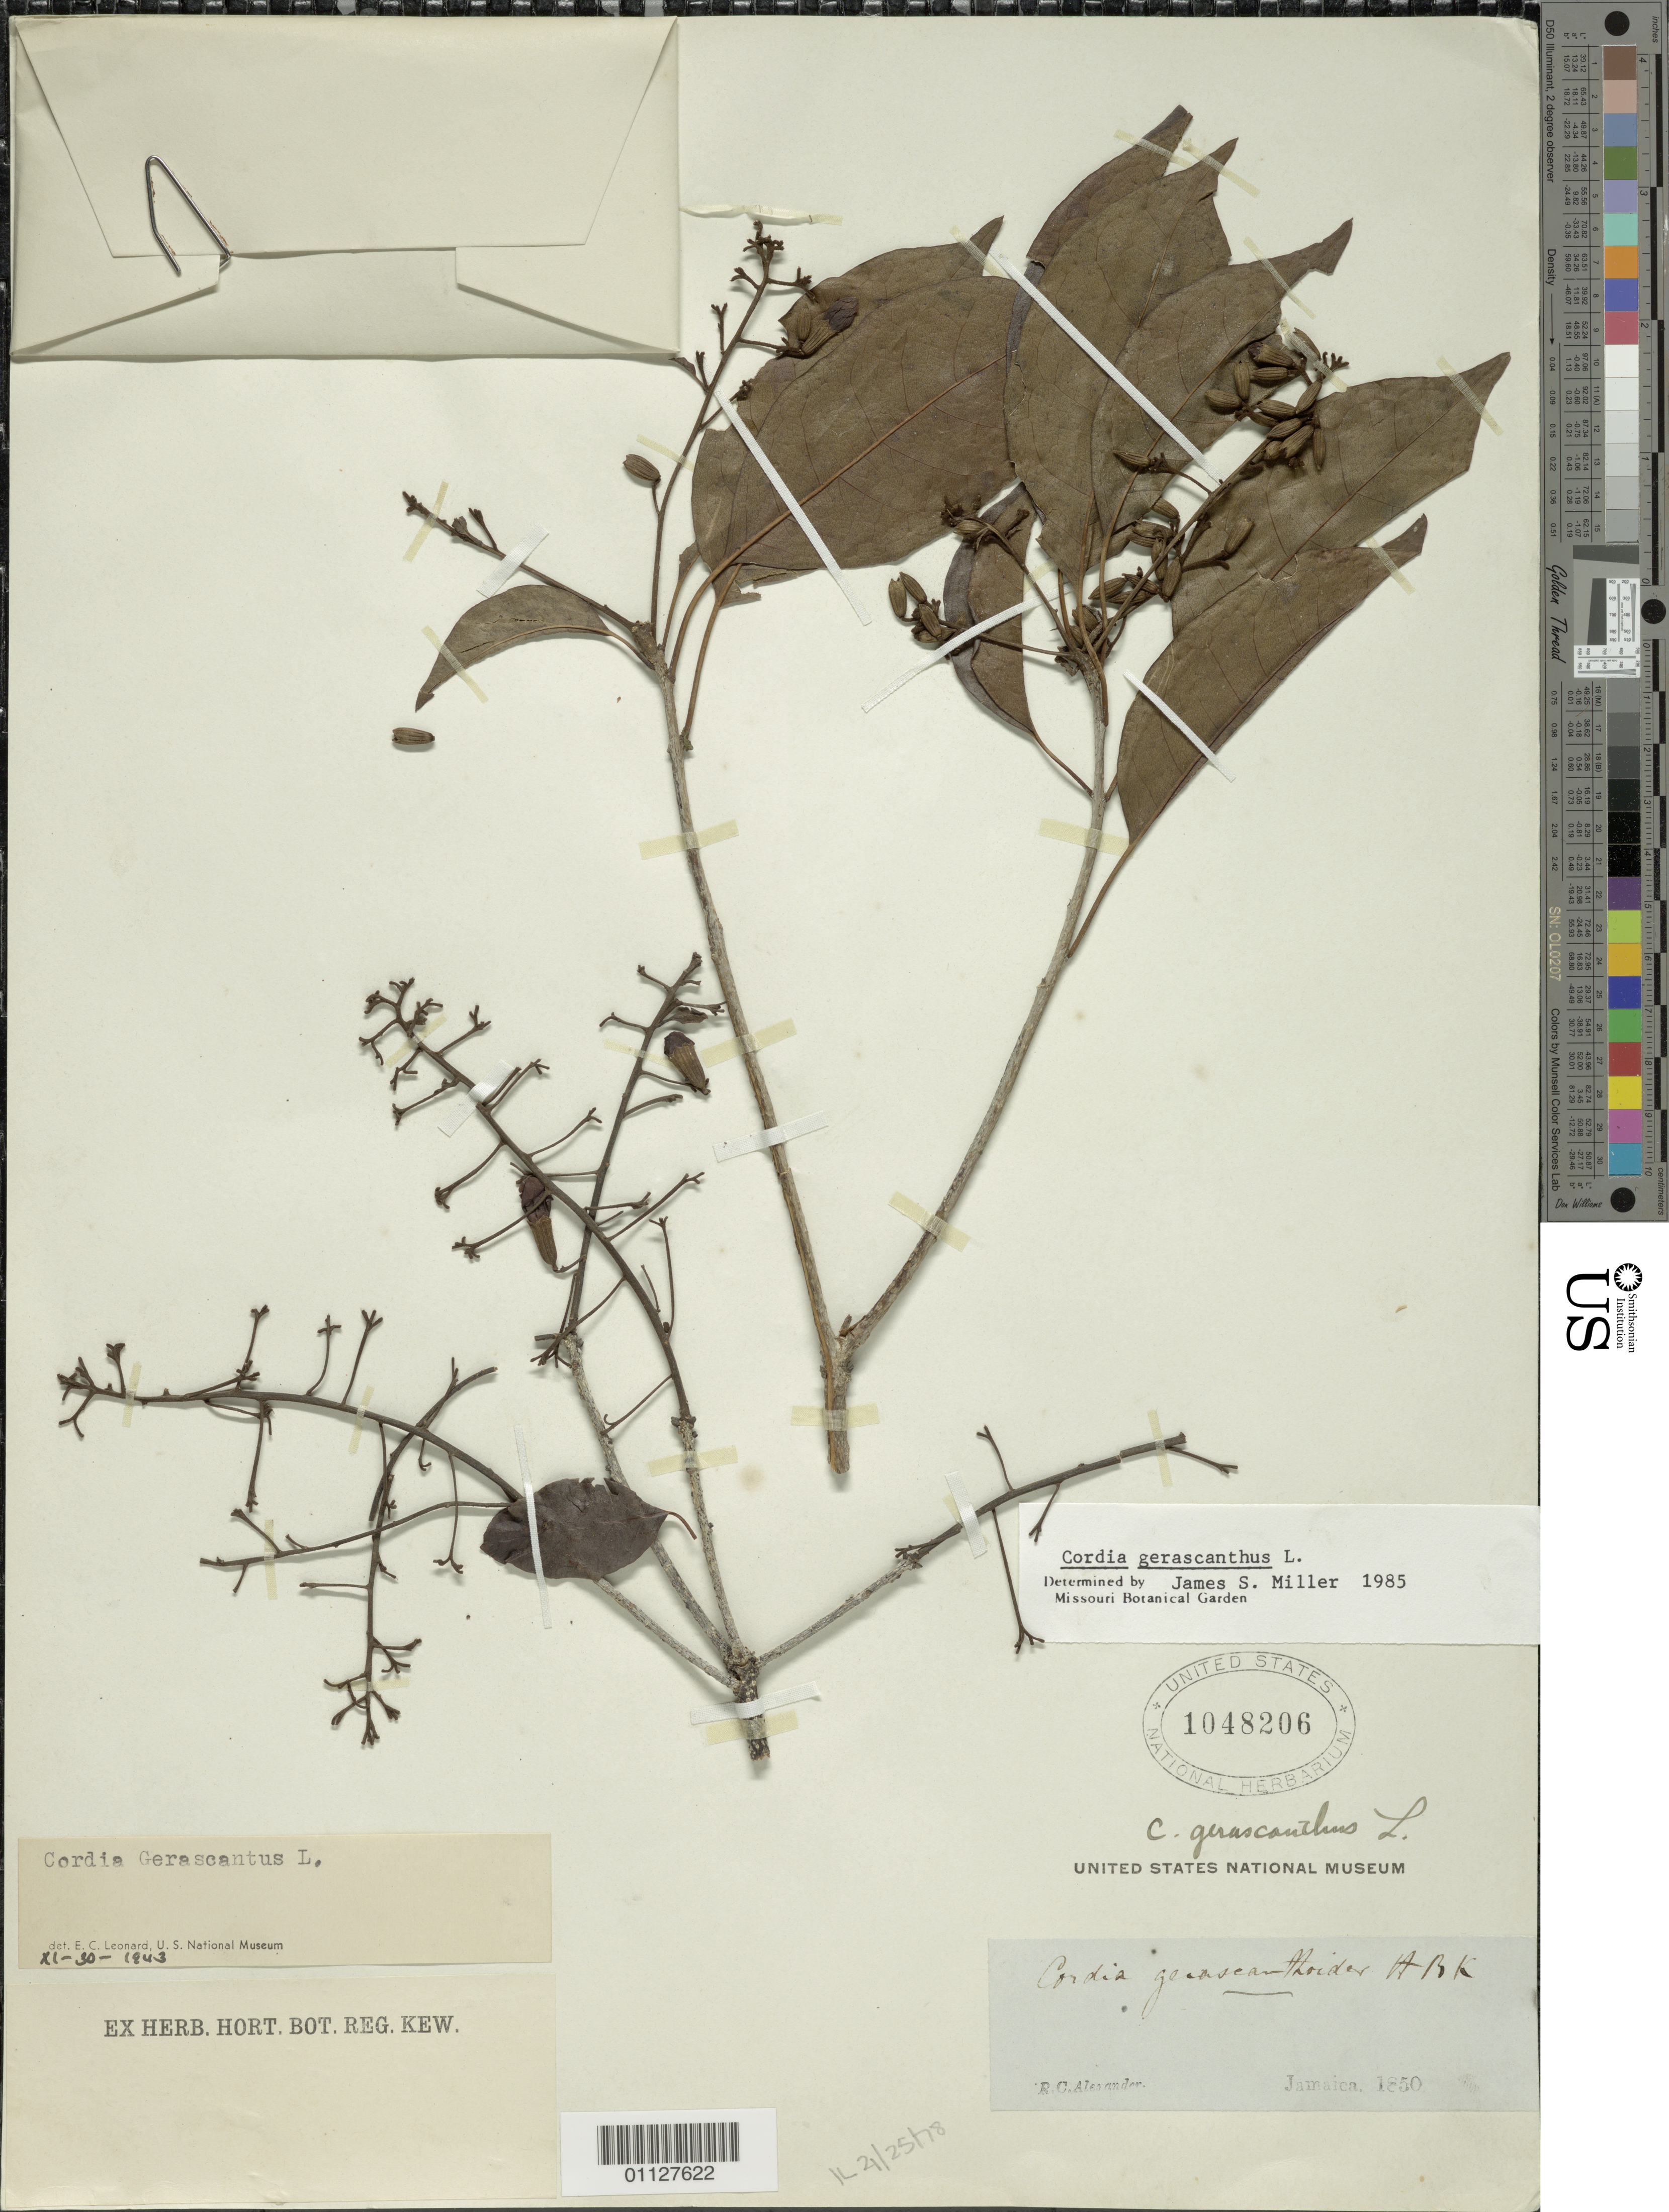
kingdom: Plantae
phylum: Tracheophyta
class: Magnoliopsida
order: Boraginales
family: Cordiaceae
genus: Cordia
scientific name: Cordia gerascanthus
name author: L.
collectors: R. C. Alexander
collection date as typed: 1850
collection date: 1850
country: Jamaica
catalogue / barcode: US 1048206